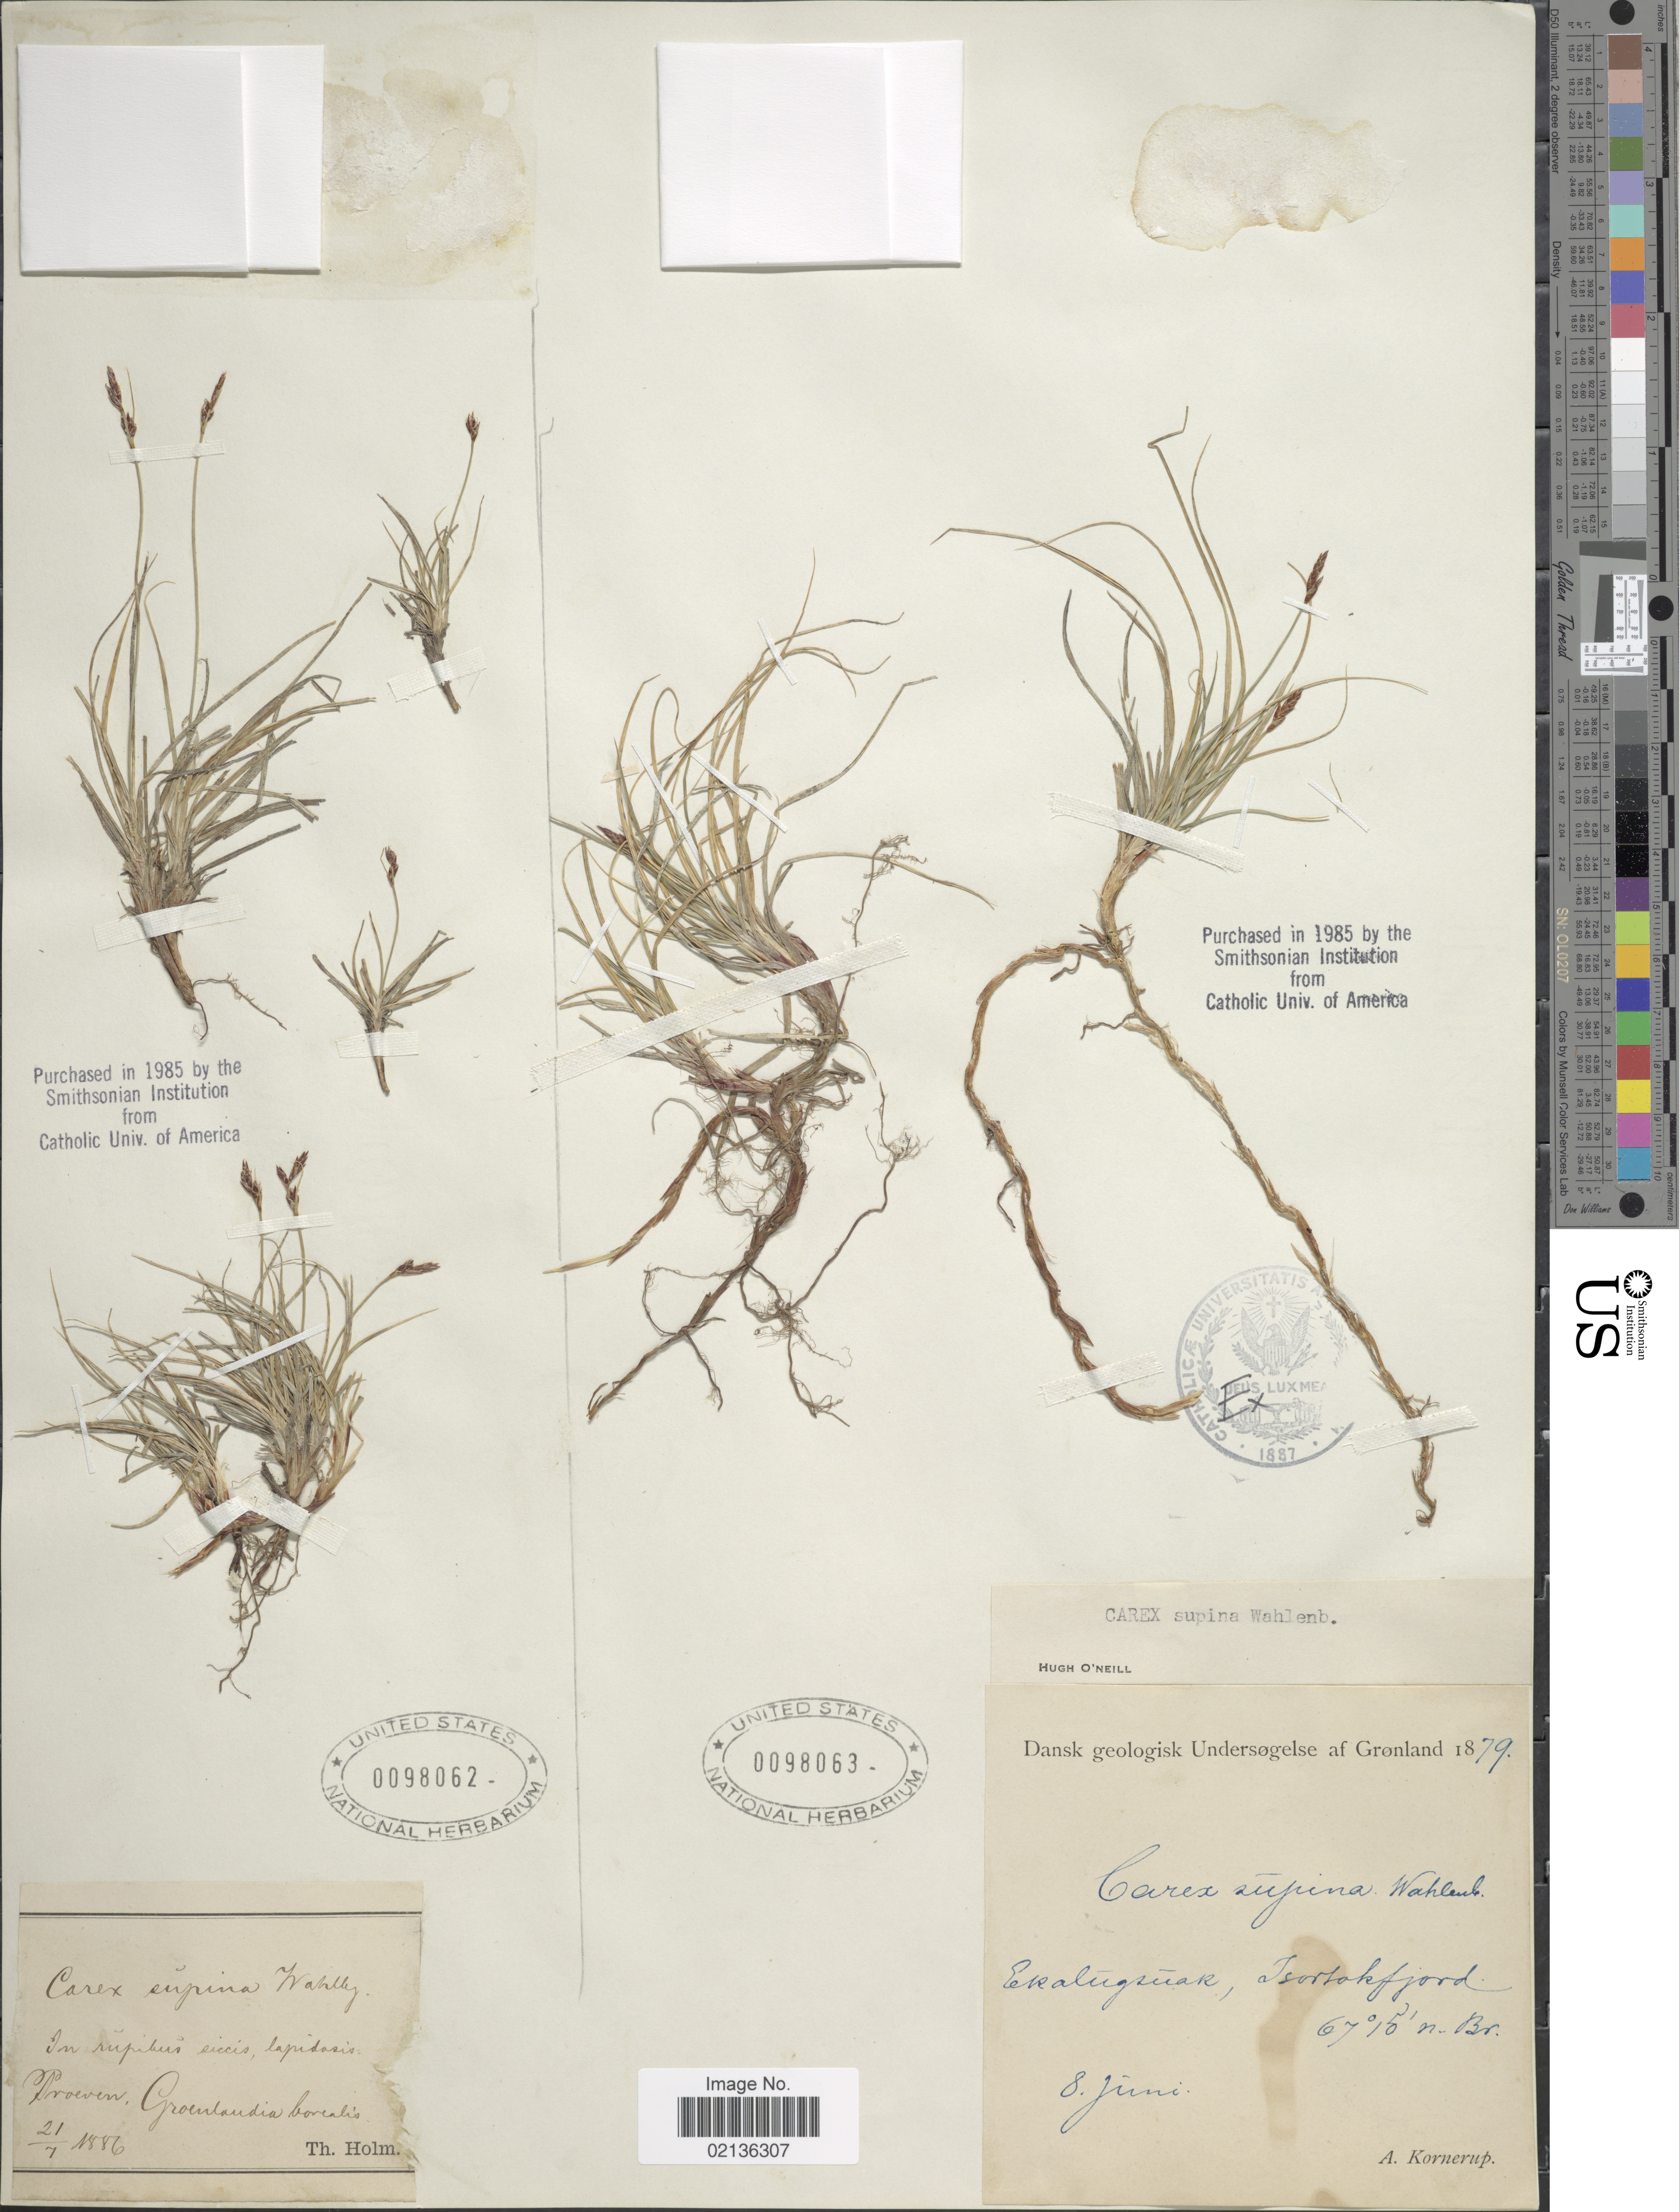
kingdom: Plantae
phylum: Tracheophyta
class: Liliopsida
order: Poales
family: Cyperaceae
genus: Carex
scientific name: Carex supina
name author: Willd. ex Wahlenb.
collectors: T. Holm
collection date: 1886-07-21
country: Greenland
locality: In rupidis siccis, lapidosis, Proeven, Groenlandia borealis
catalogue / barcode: US 98062